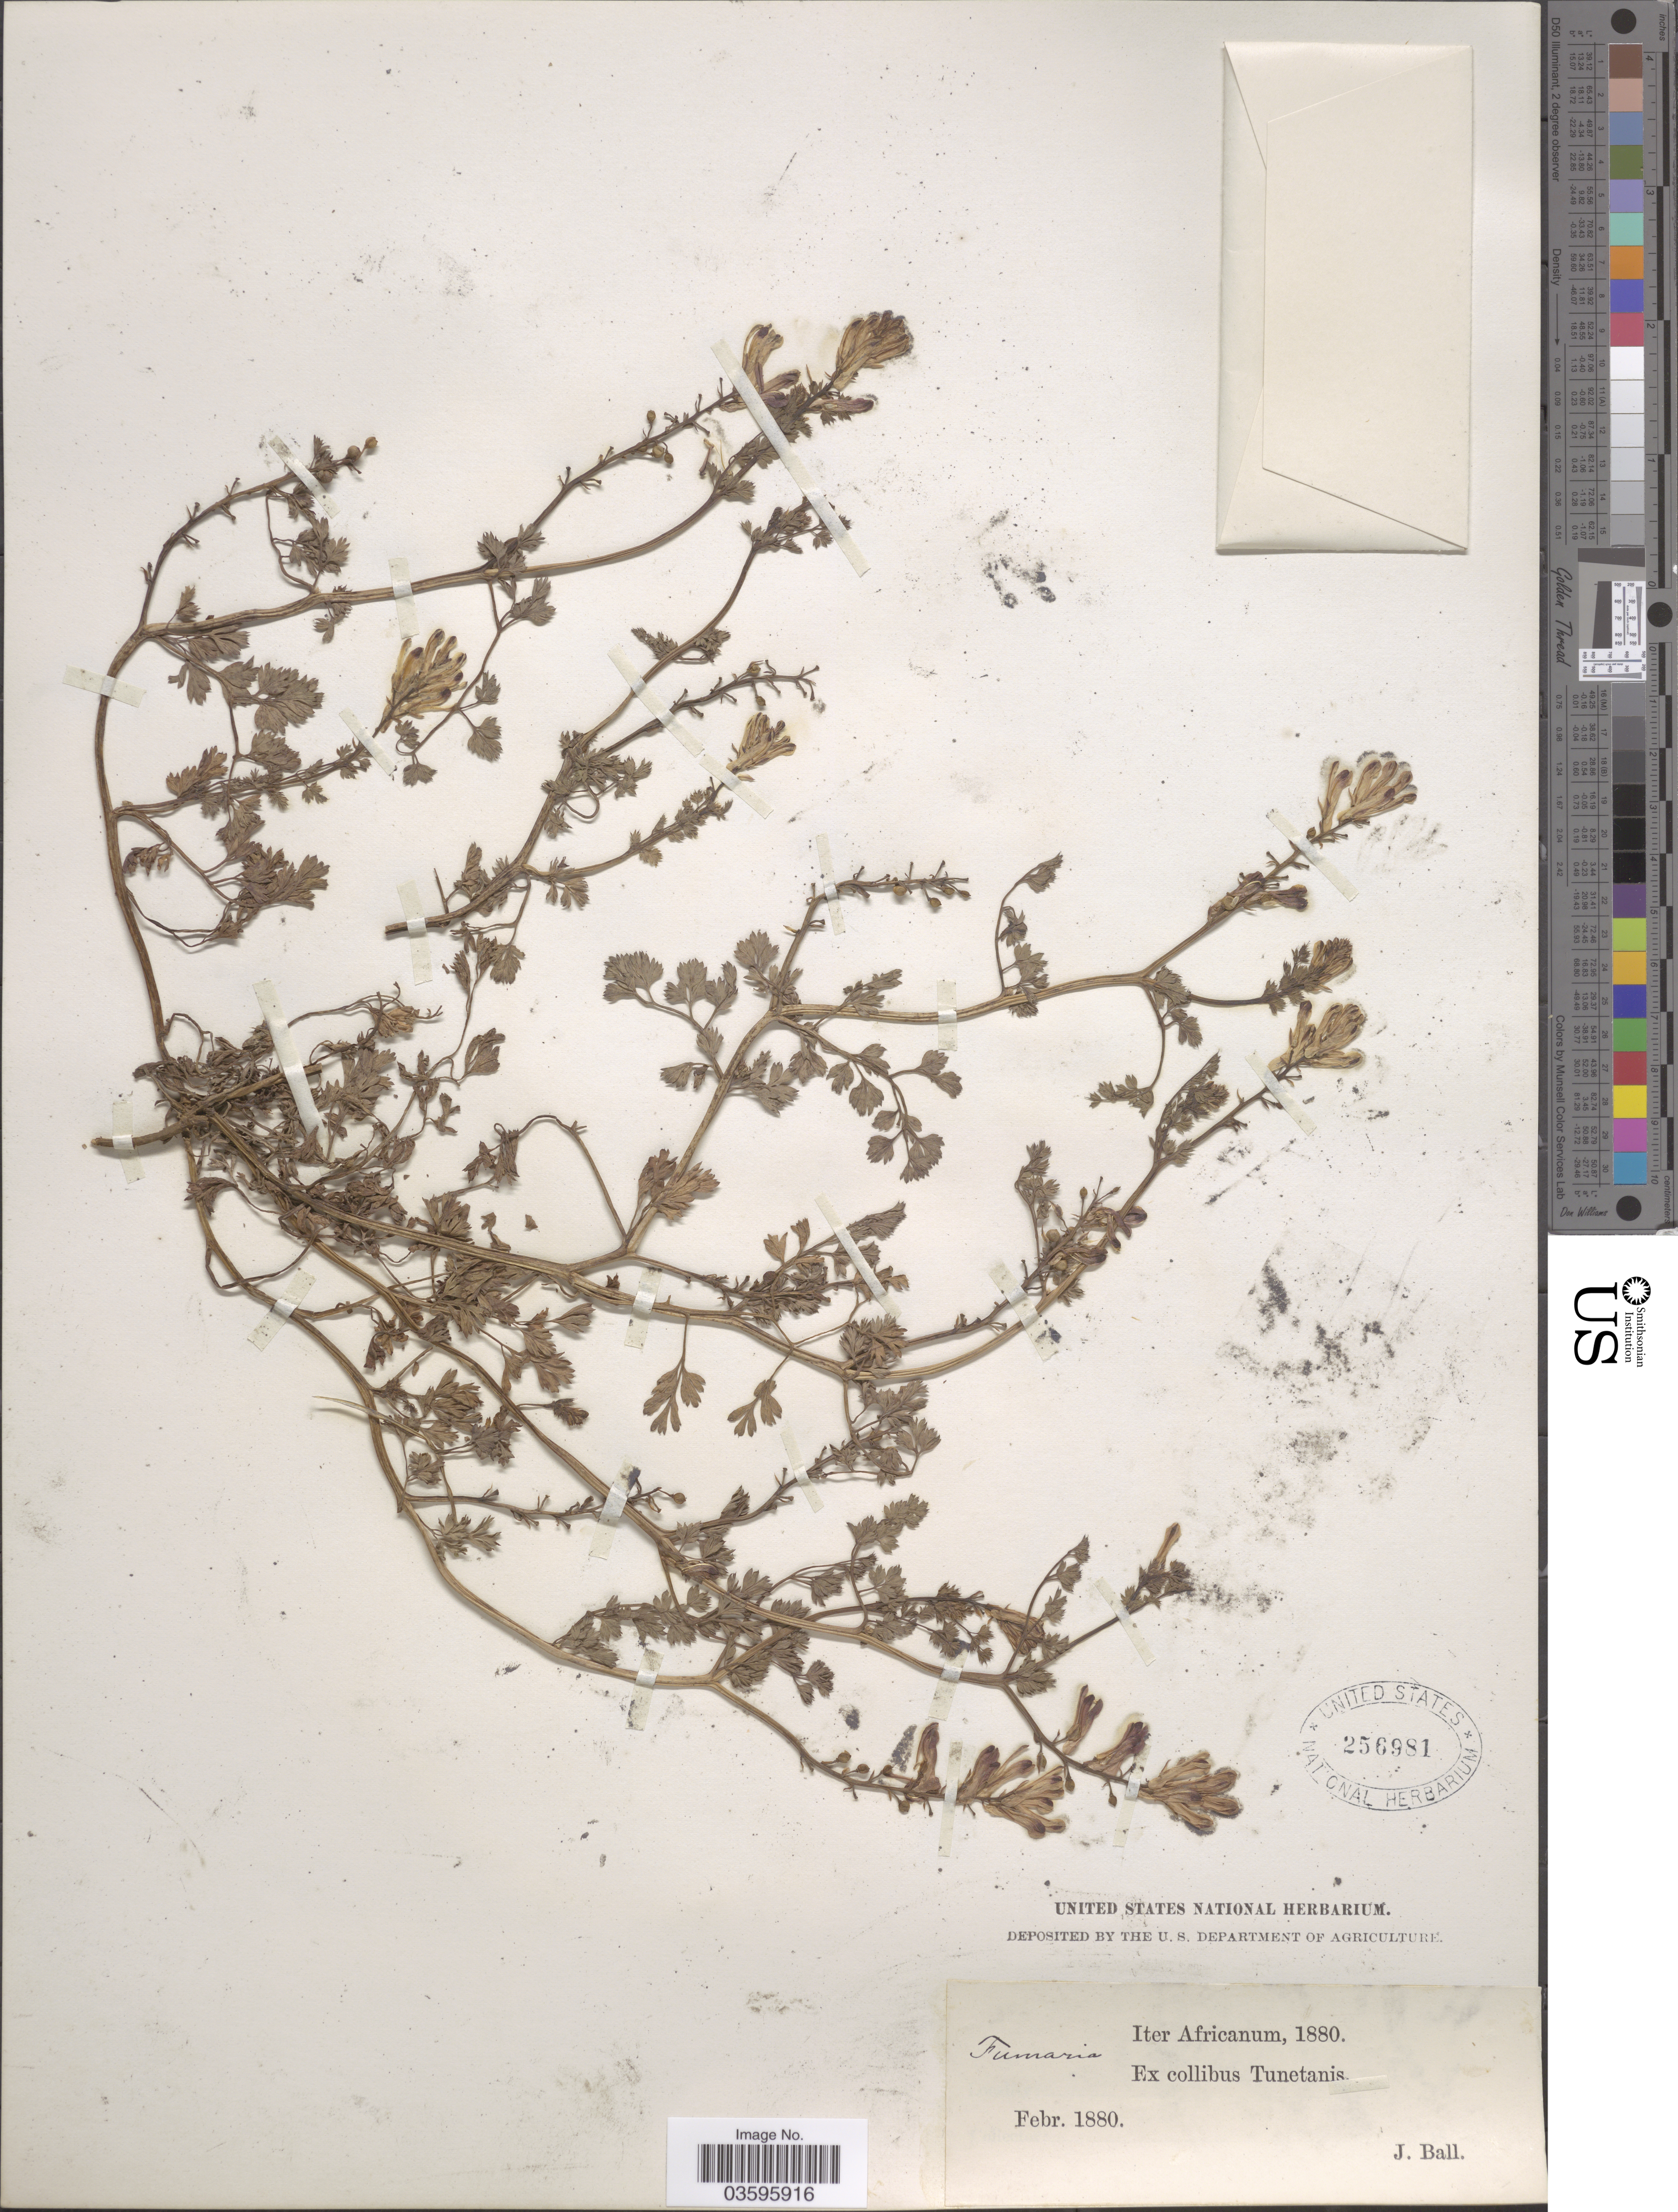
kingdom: Plantae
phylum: Tracheophyta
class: Magnoliopsida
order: Ranunculales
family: Papaveraceae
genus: Fumaria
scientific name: Fumaria sp.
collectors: J. Ball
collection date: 1880-02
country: Tunisia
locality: Iter Africanum. Ex collibus Tunetanis.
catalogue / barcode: US 256981